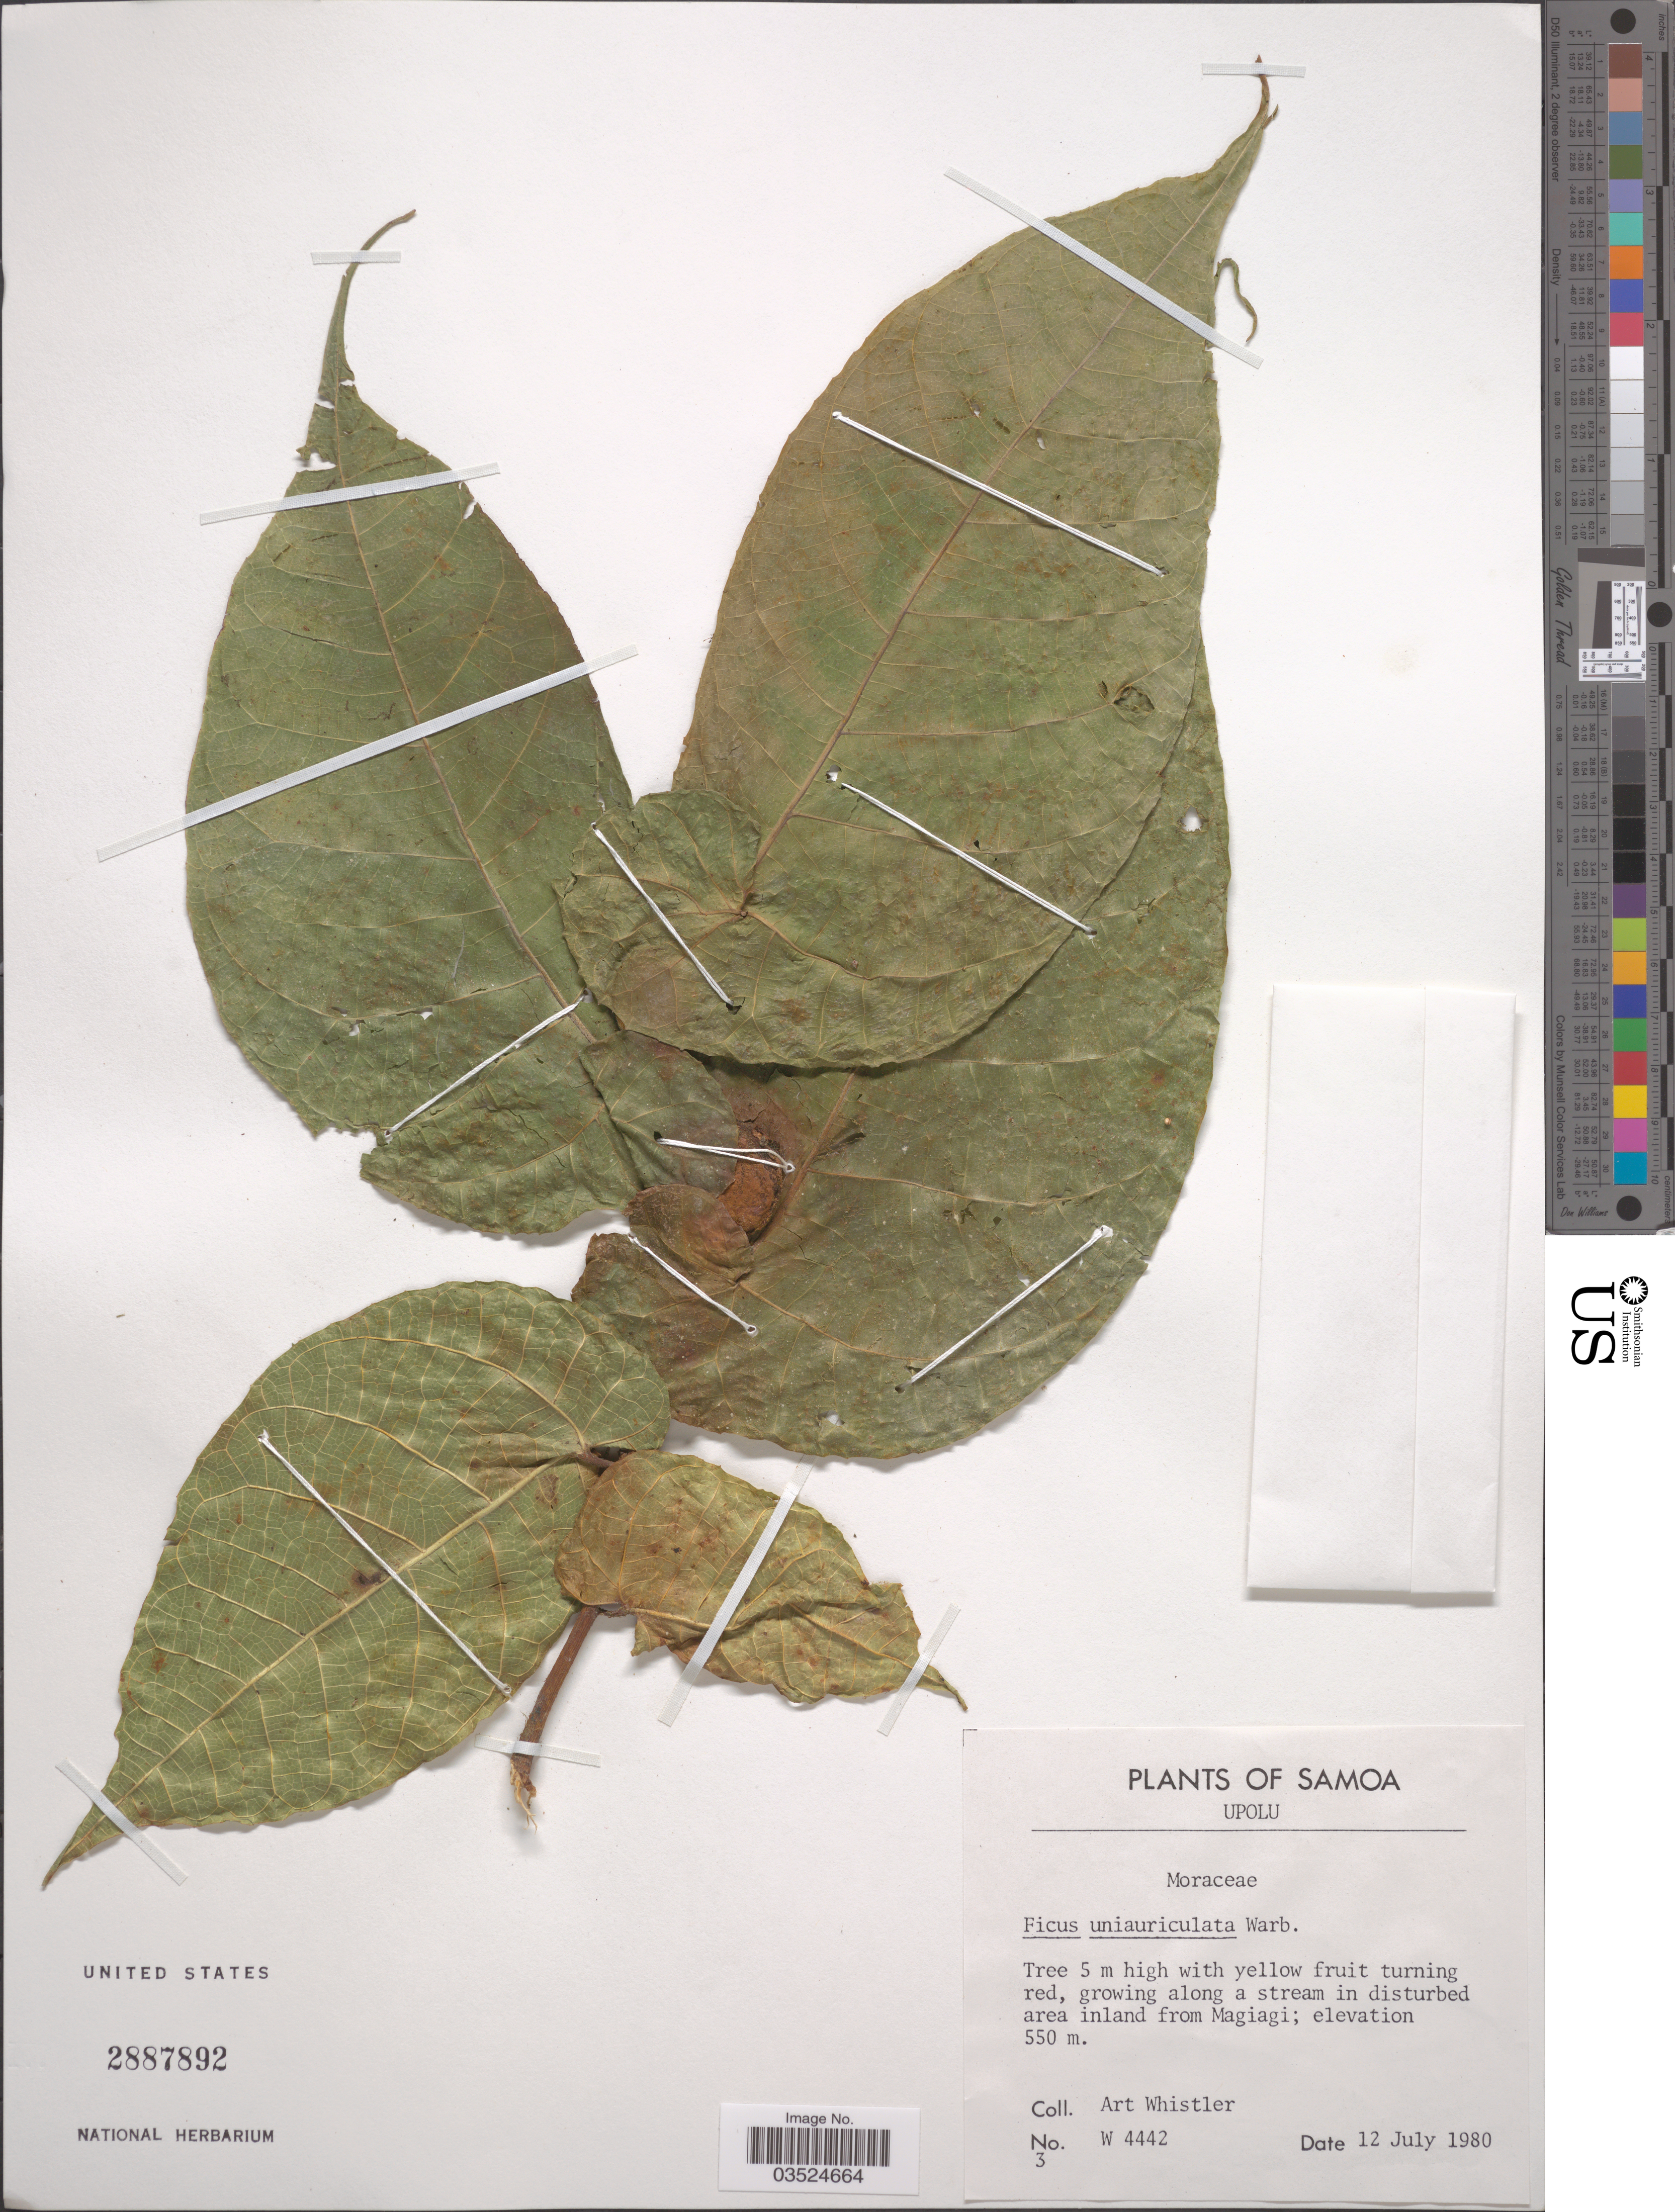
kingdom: Plantae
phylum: Tracheophyta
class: Magnoliopsida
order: Rosales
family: Moraceae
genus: Ficus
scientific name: Ficus uniauriculata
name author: Warb.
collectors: A. Whistler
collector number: W4442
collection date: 1980-07-12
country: Samoa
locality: Samoa. Upolu. Area inland from Magiagi.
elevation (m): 550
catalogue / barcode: US 2887892